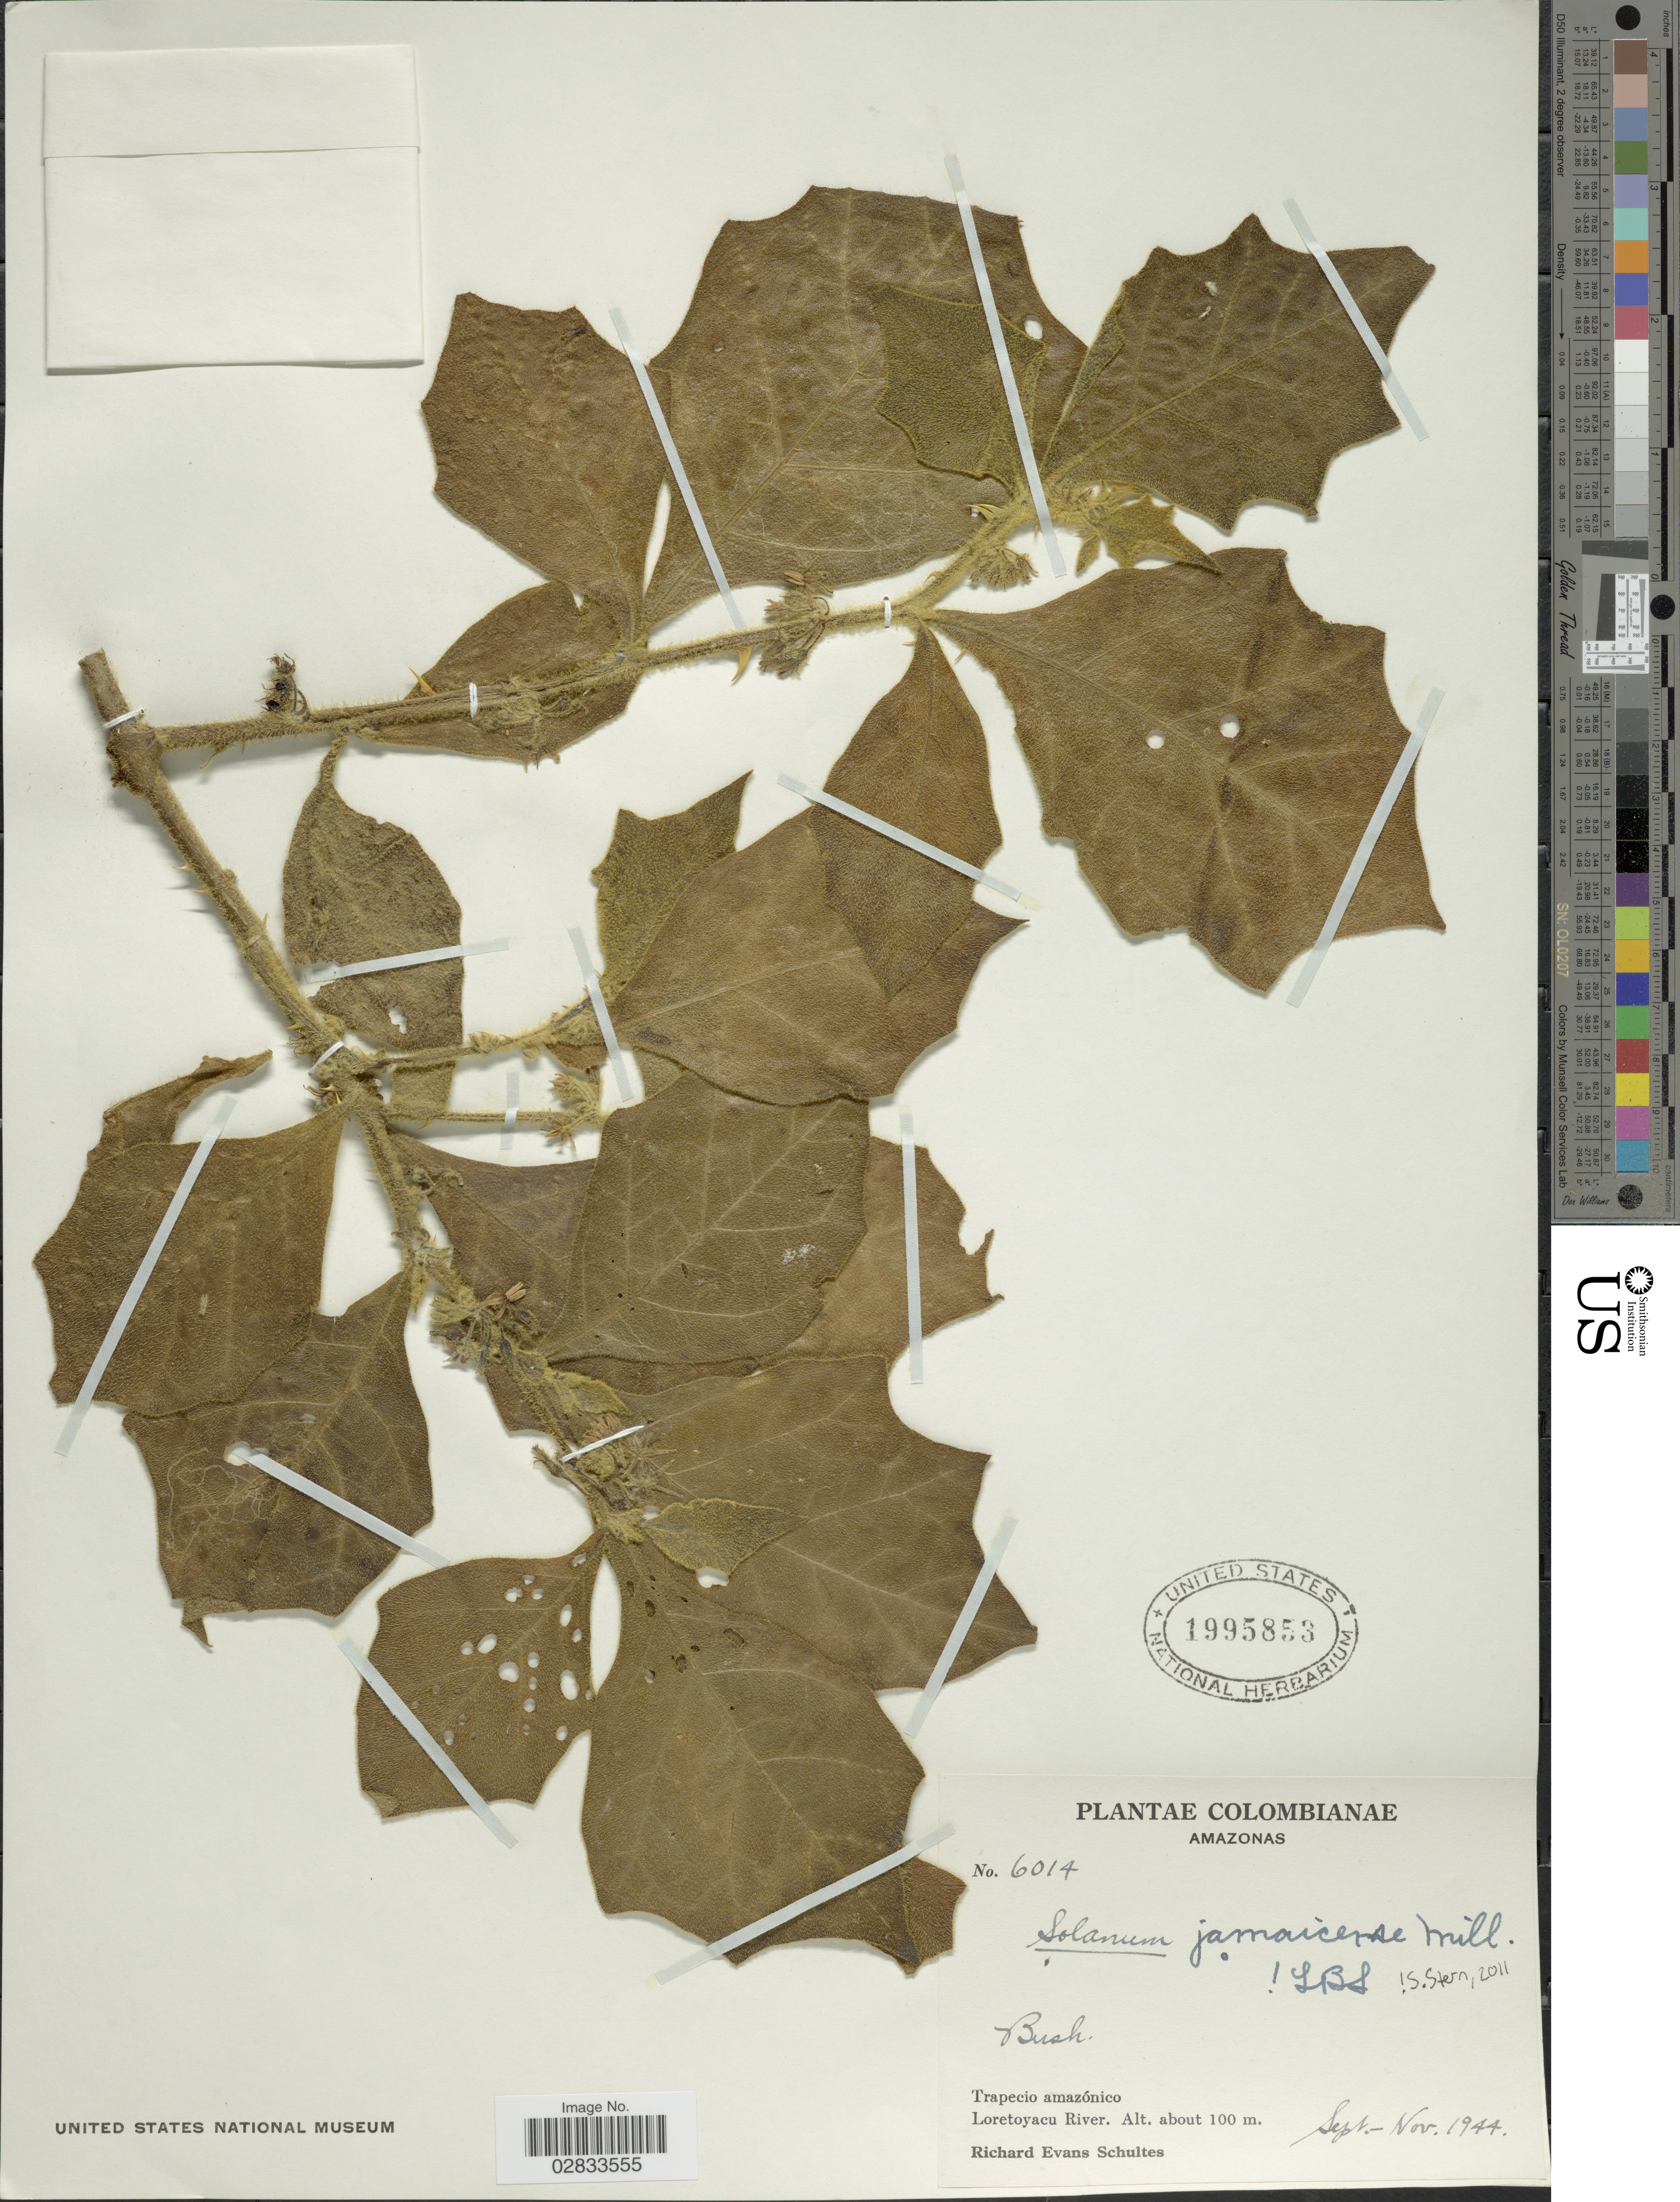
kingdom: Plantae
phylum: Tracheophyta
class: Magnoliopsida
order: Solanales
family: Solanaceae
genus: Solanum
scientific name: Solanum jamaicense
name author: Mill.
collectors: R. E. Schultes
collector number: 6014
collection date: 1944-09/1944-11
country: Colombia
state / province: Amazônas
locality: Trapecio amazónico. Loretoyacu River.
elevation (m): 100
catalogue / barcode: US 1995853